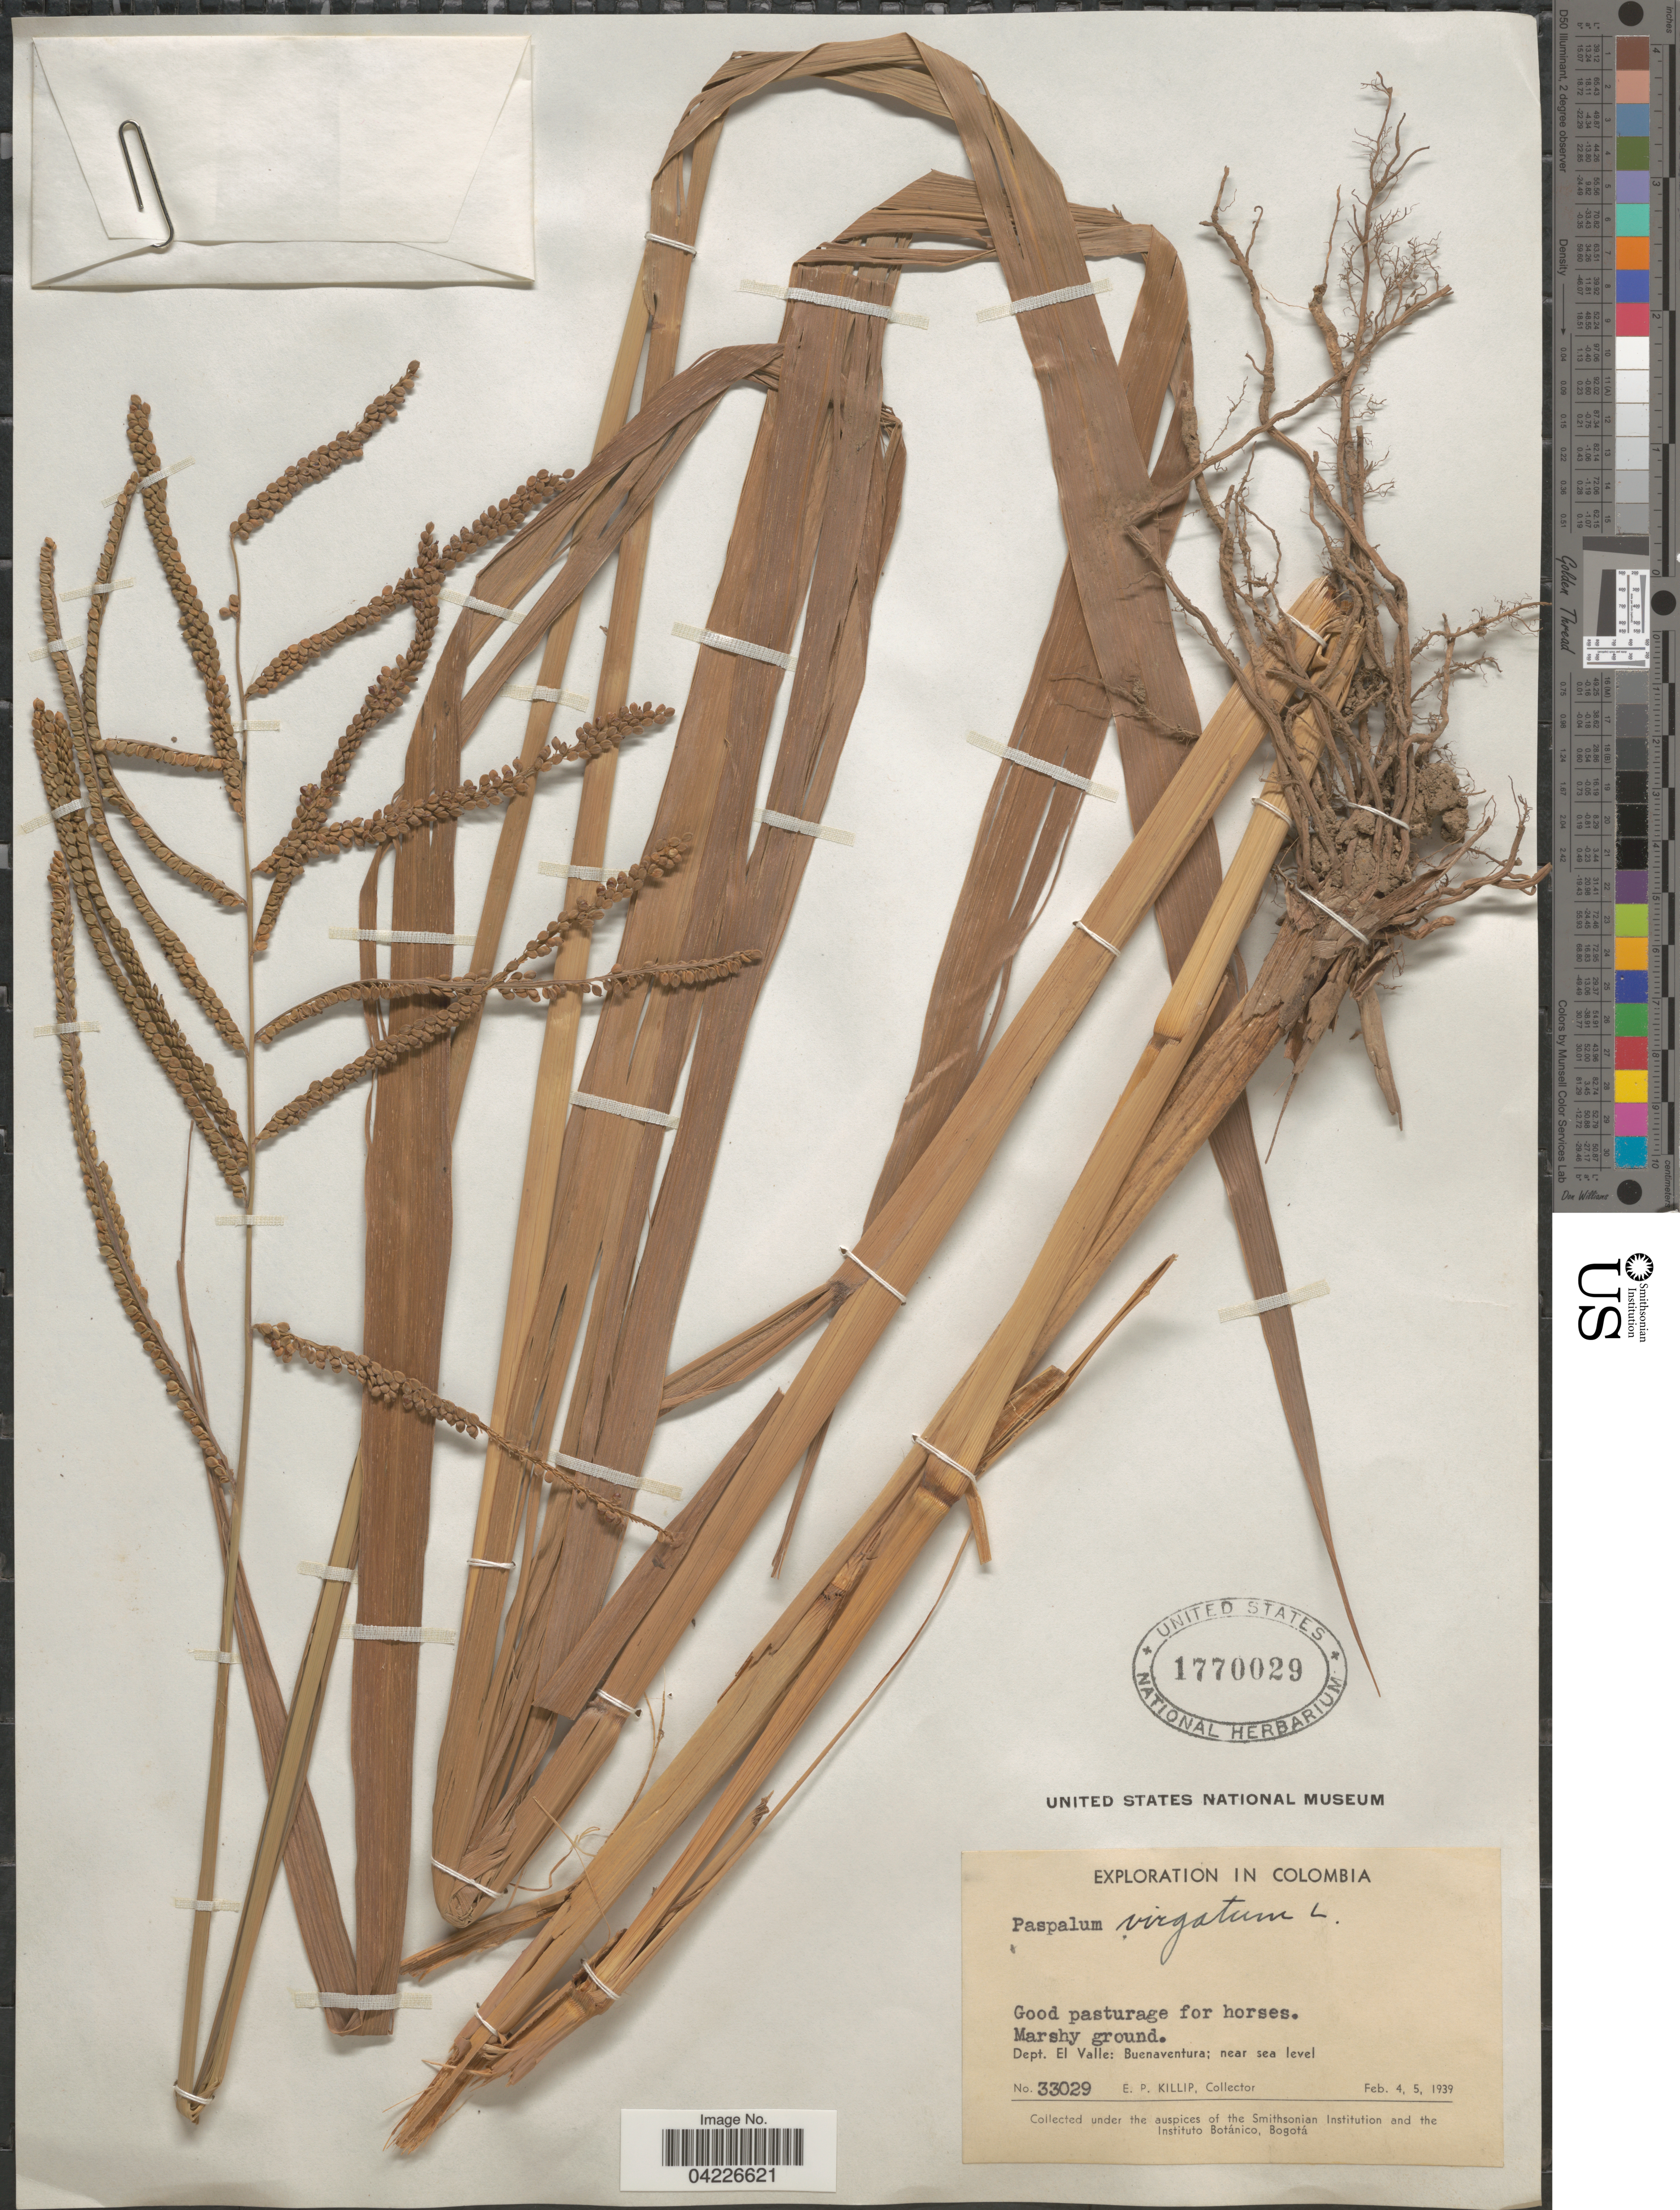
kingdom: Plantae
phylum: Tracheophyta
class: Liliopsida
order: Poales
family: Poaceae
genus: Paspalum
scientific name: Paspalum virgatum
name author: L.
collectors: E. P. Killip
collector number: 33029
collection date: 1939-02-04/1939-02-05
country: Colombia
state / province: Valle del Cauca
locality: Exploration in Colombia. Dept. El Valle: Buenaventura.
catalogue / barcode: US 1770029